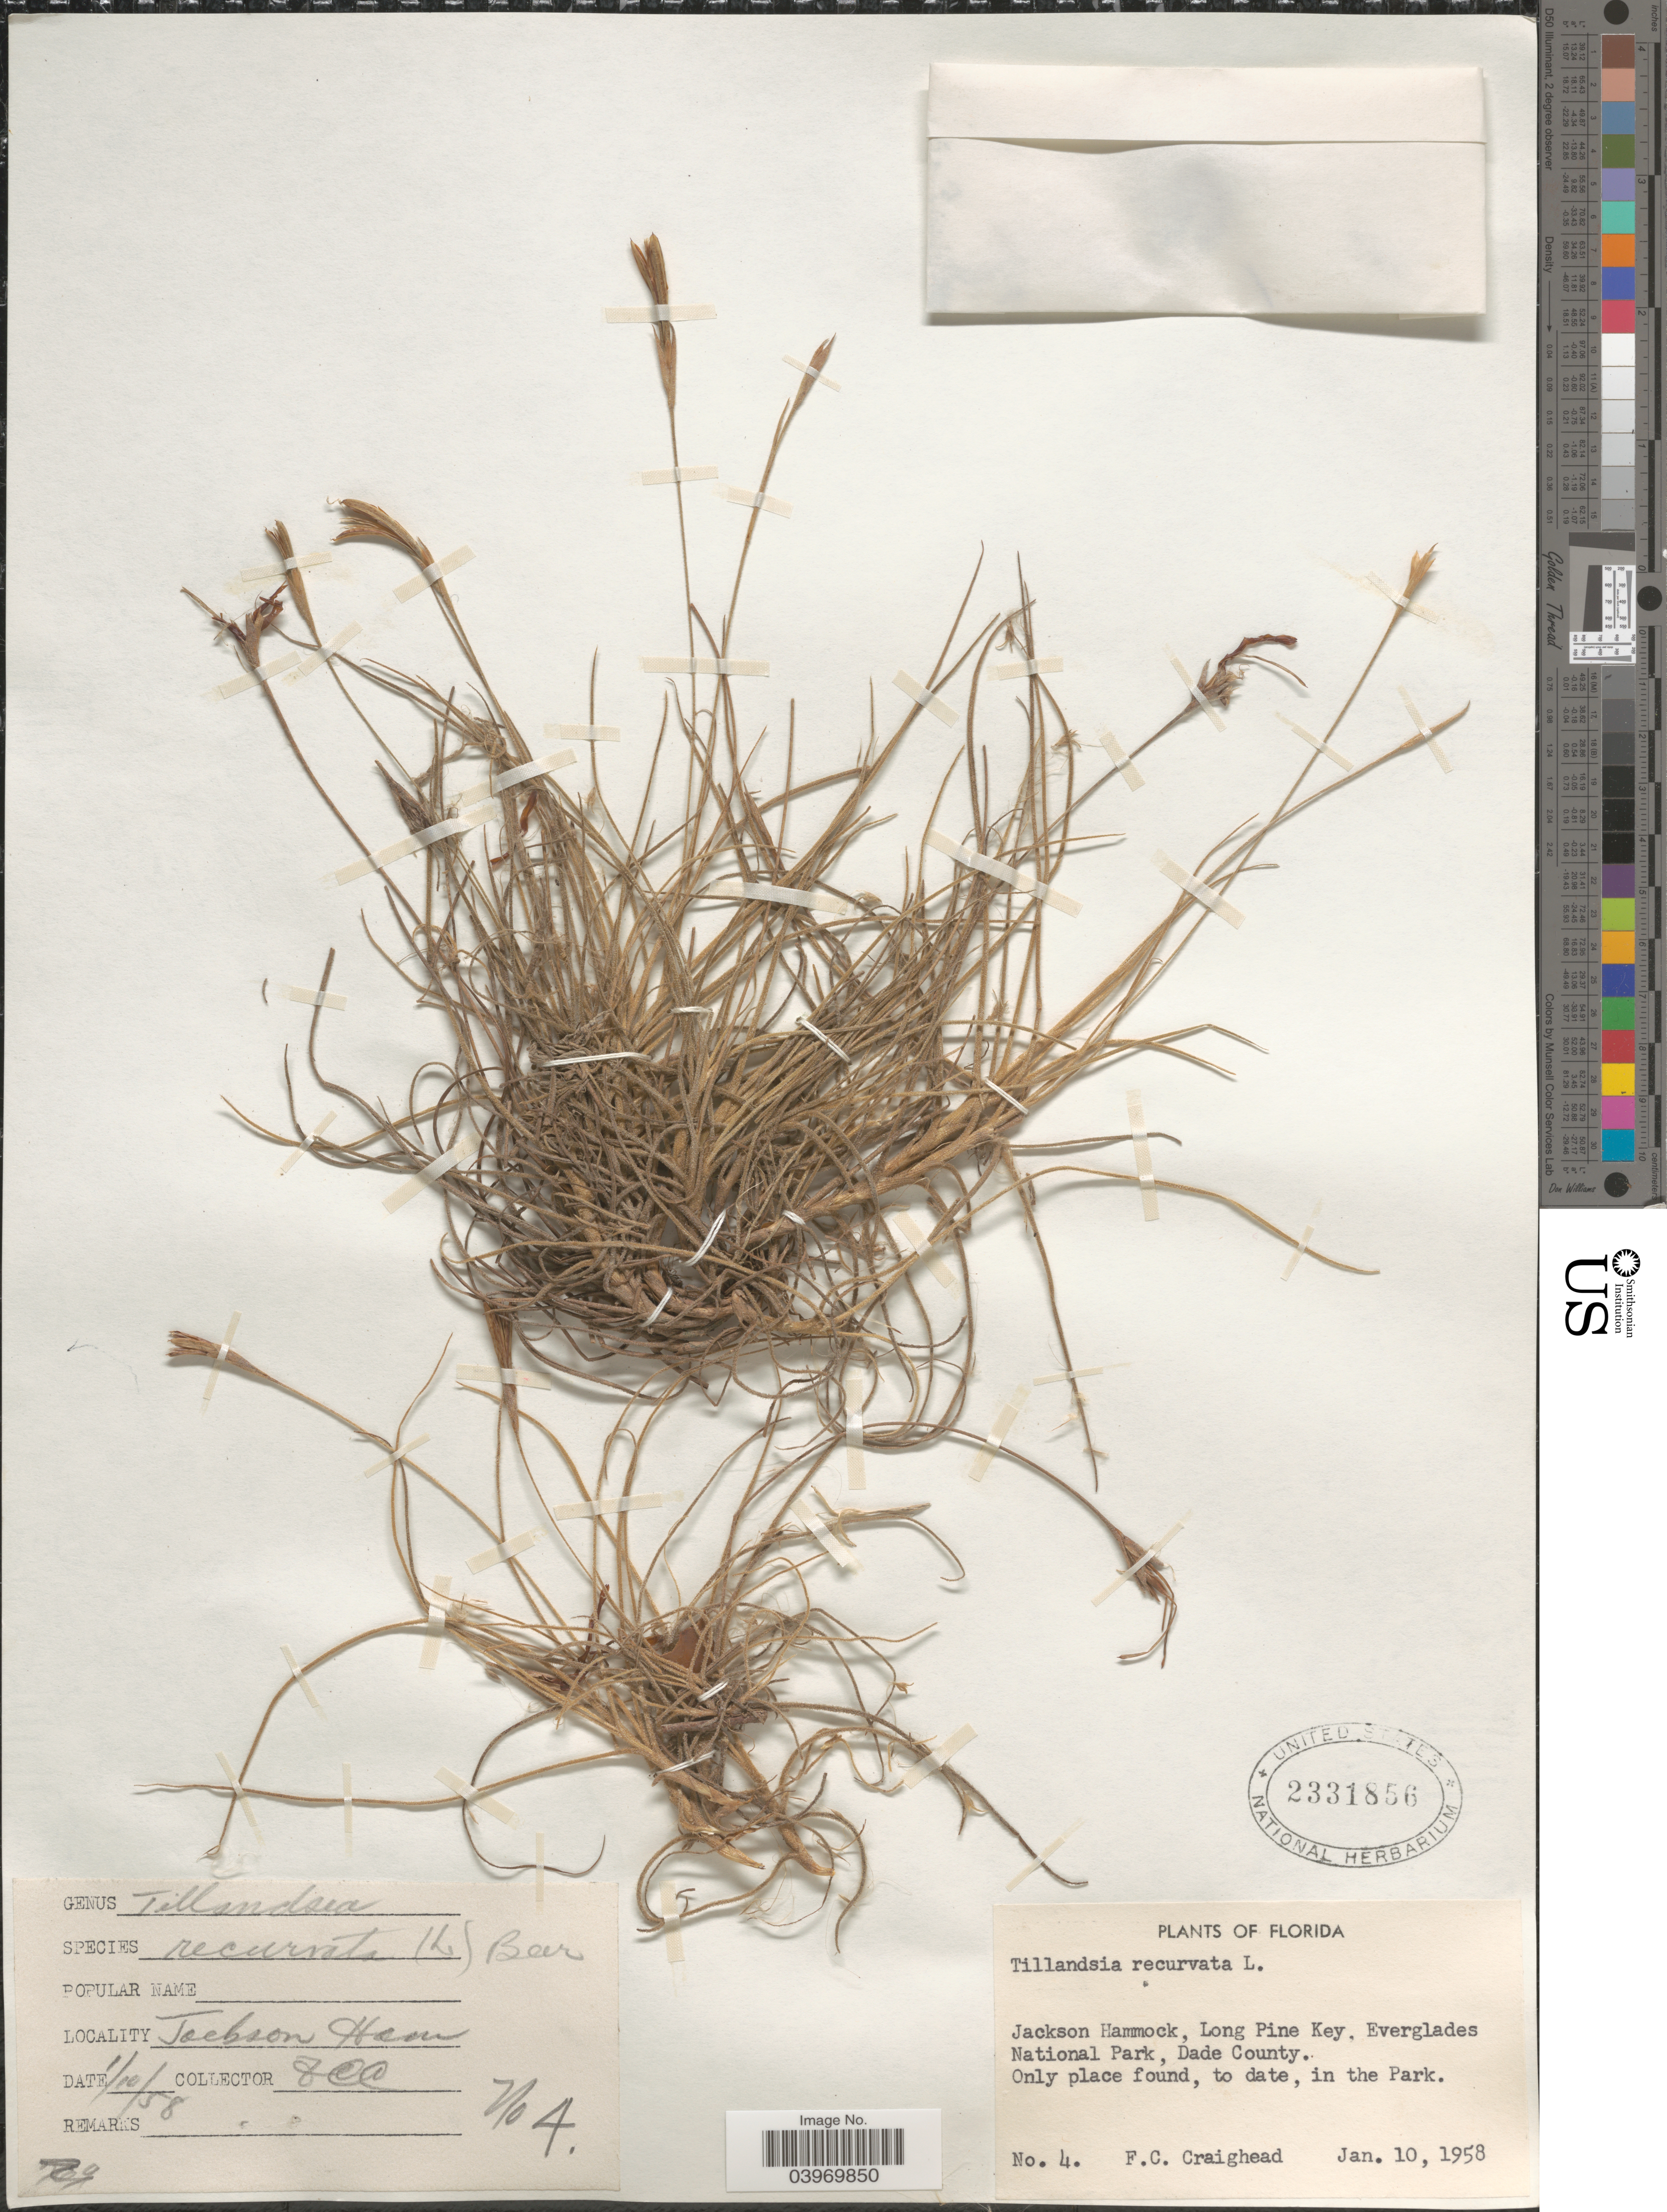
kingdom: Plantae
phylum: Tracheophyta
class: Liliopsida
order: Poales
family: Bromeliaceae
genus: Tillandsia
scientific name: Tillandsia recurvata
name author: L.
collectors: F. Craighead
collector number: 4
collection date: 1958-01-10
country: United States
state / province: Florida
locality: Jackson Hammock, Long Pine Key, Everglades National Park, Dade County.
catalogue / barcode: US 2331856